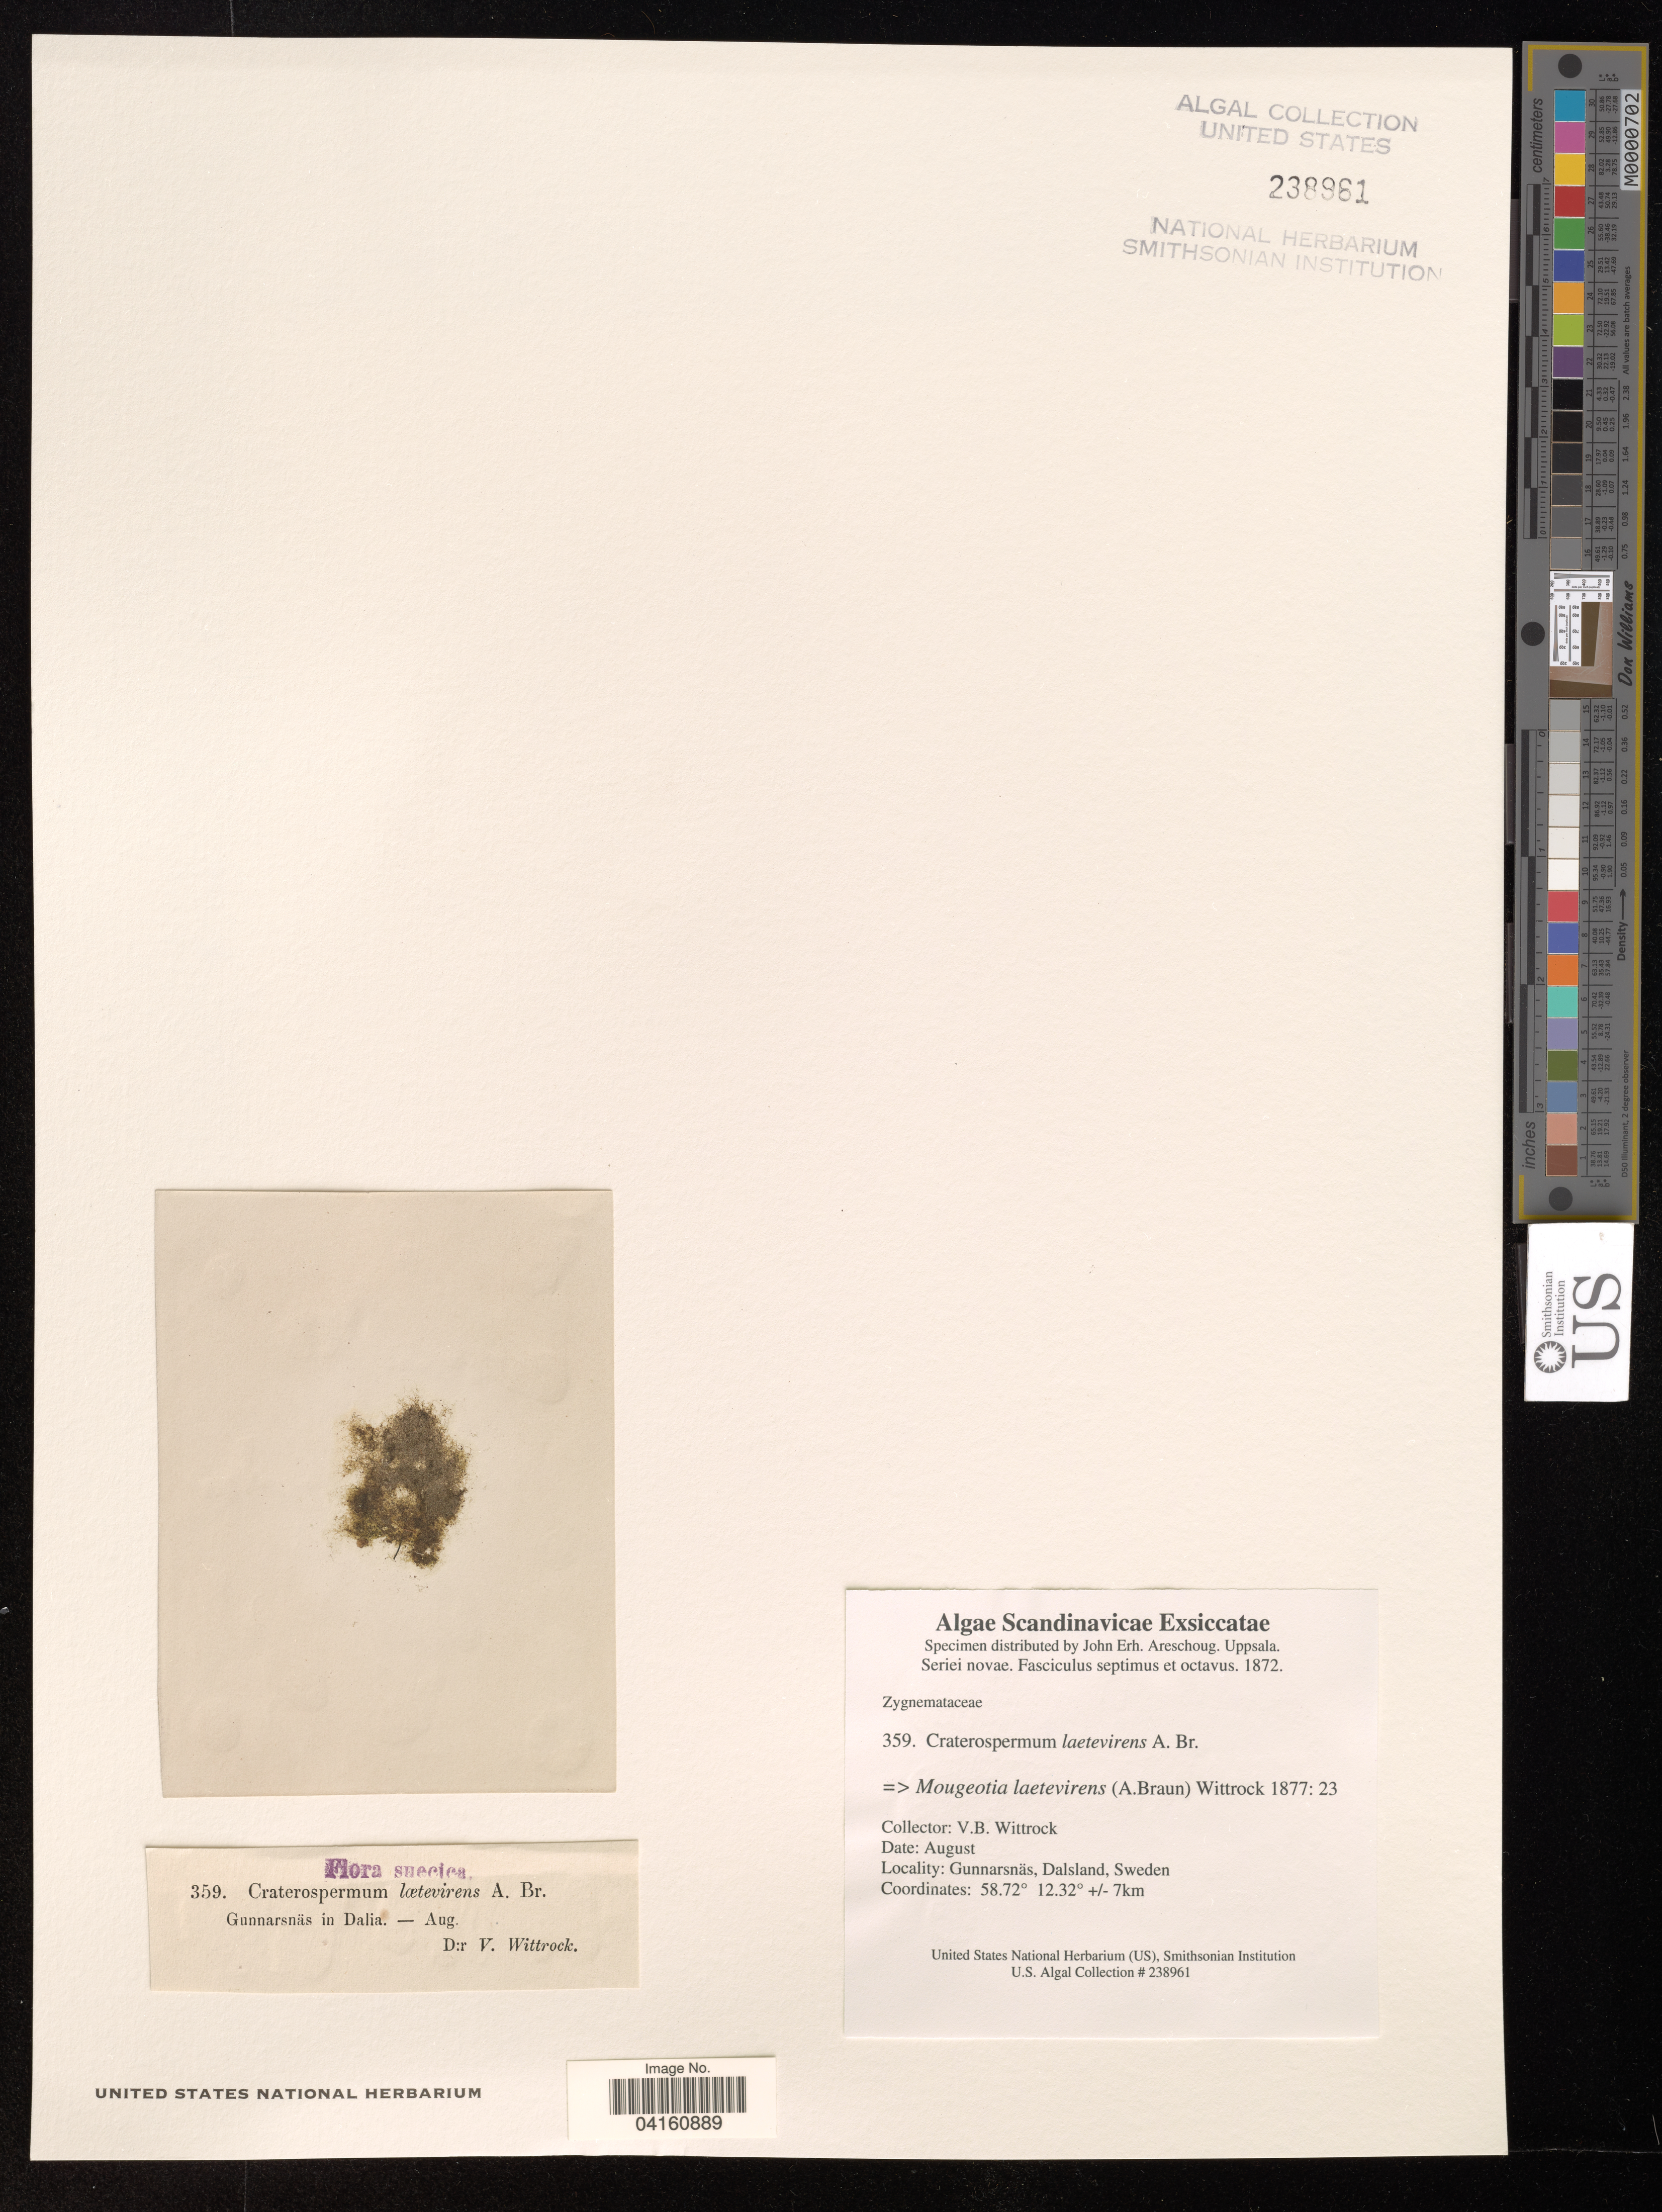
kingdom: Plantae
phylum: Charophyta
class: Zygnematophyceae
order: Zygnematales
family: Zygnemataceae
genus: Mougeotia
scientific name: Mougeotia laetevirens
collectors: V. Wittrock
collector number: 359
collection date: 1872-08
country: Sweden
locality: Gunnarsnas, Dalsland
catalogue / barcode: US 238961